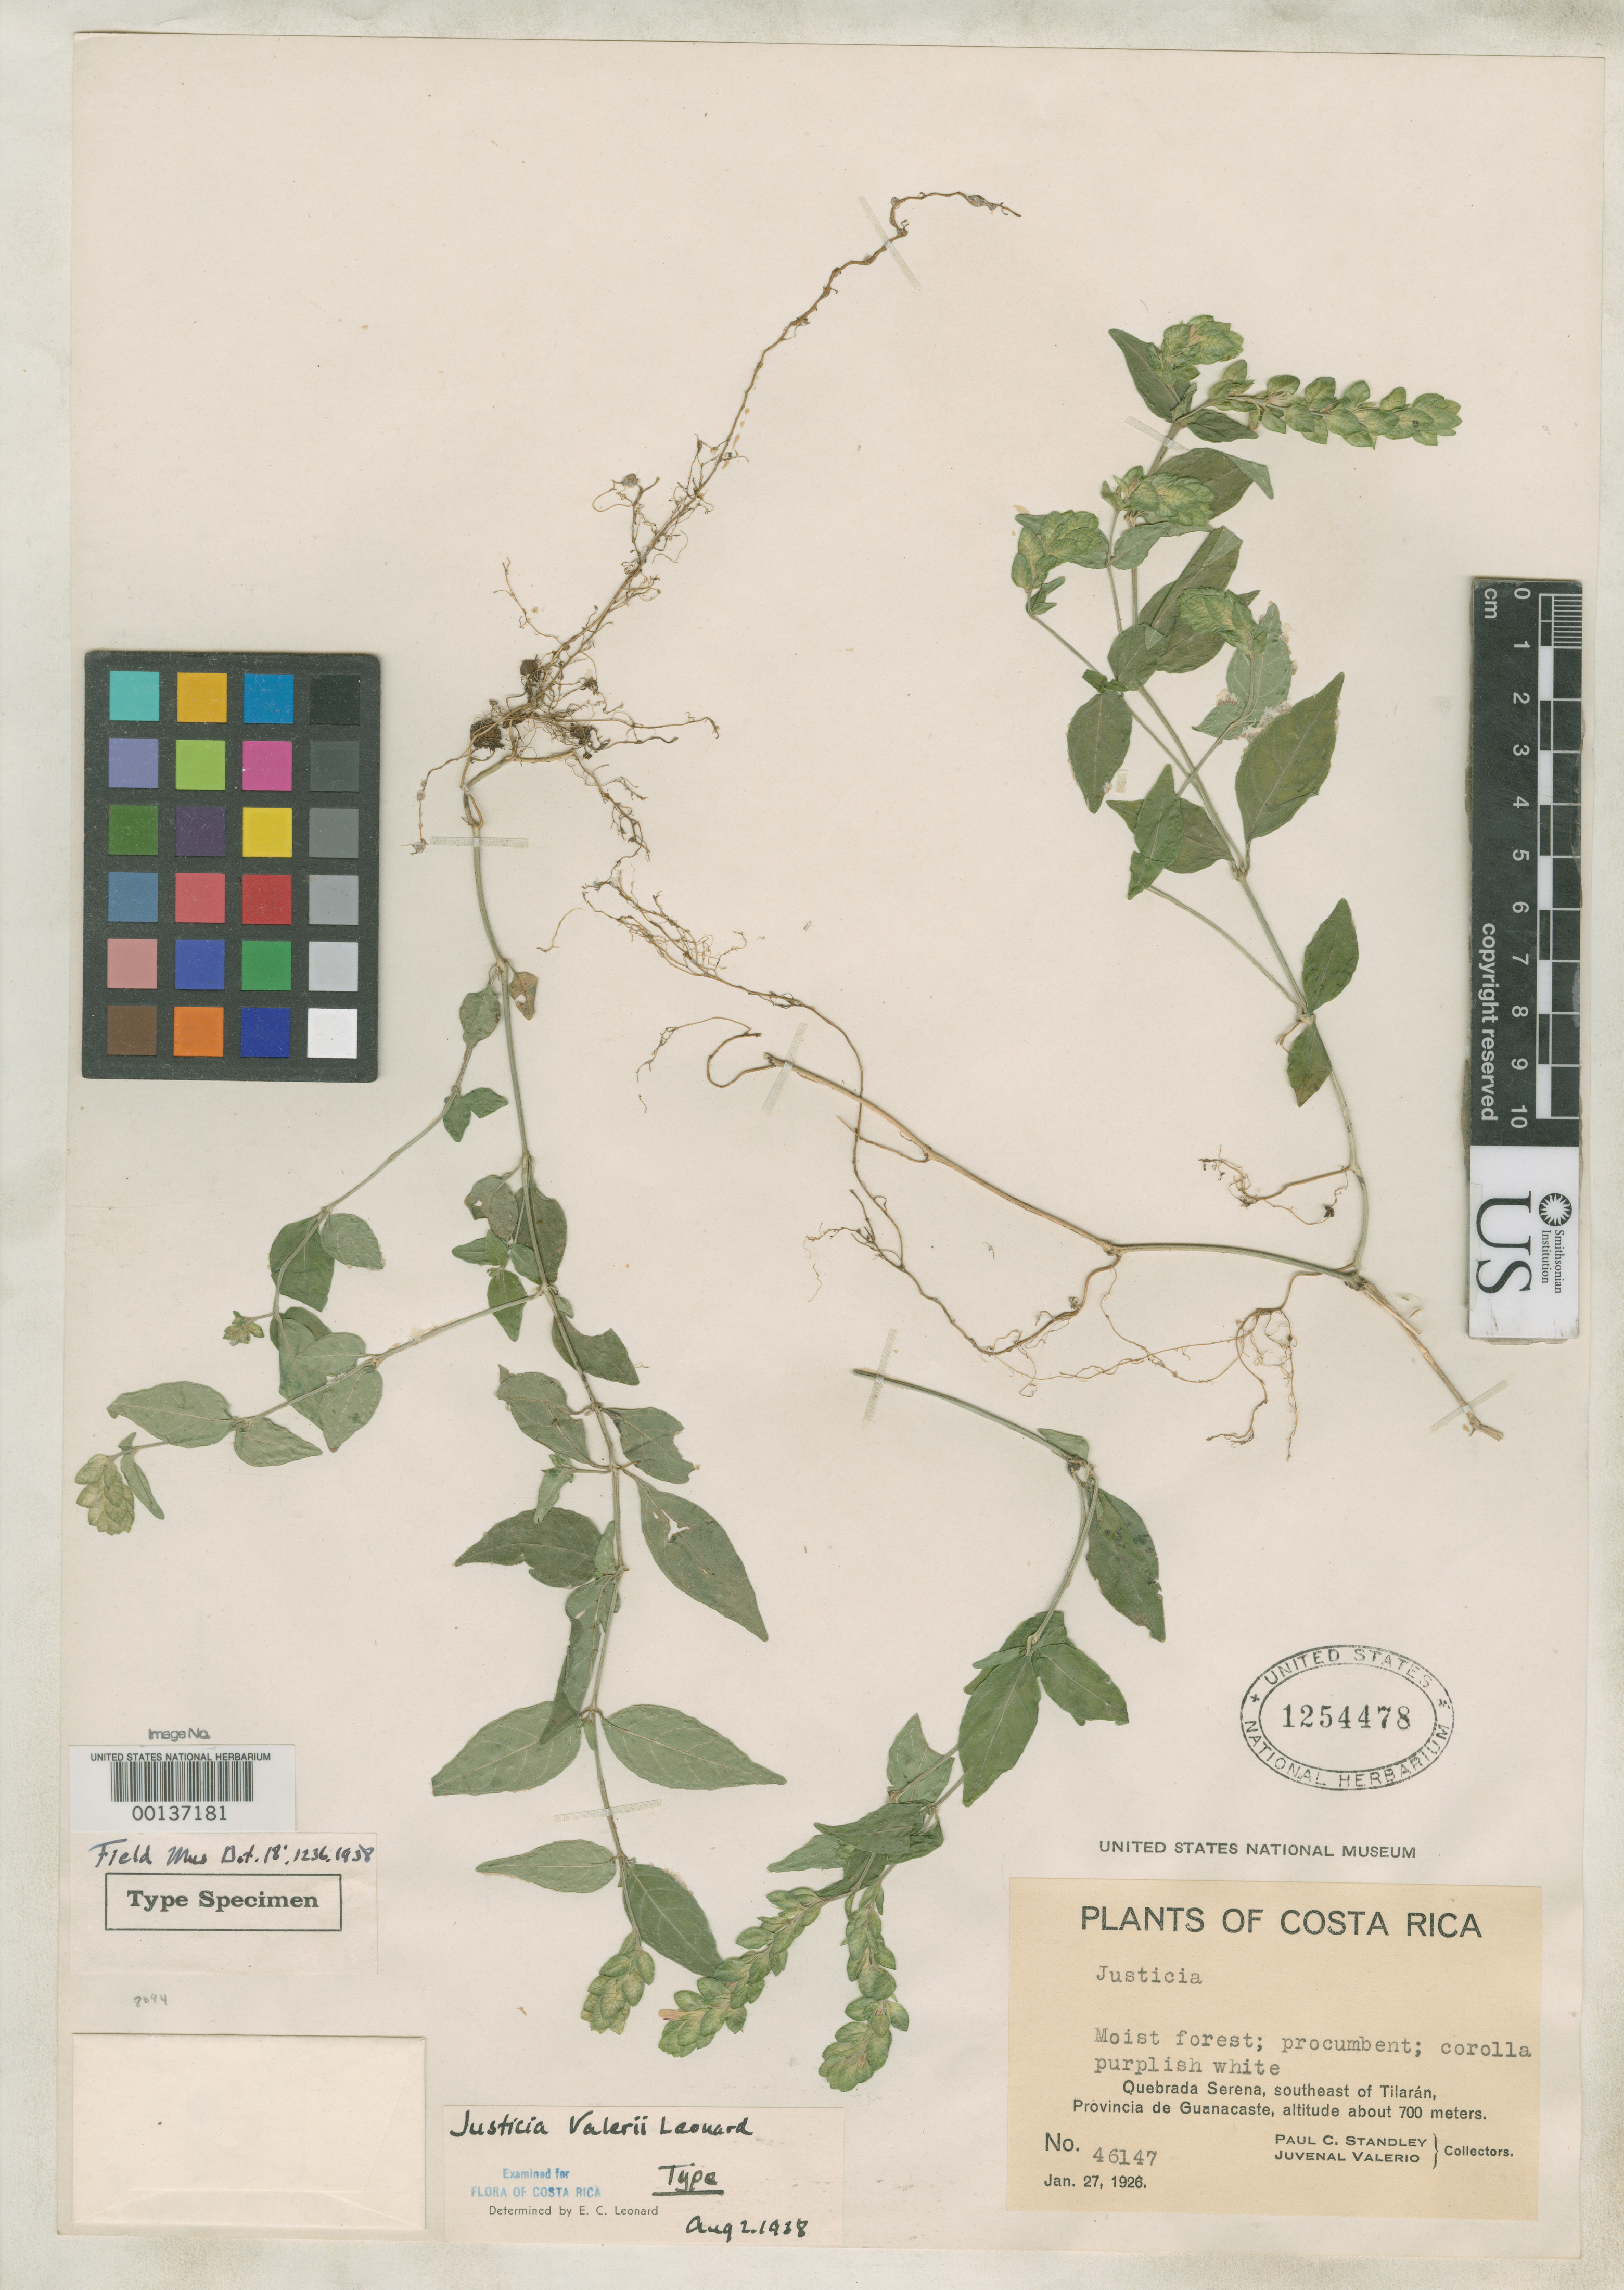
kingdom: Plantae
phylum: Tracheophyta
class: Magnoliopsida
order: Lamiales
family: Acanthaceae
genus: Justicia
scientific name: Justicia valerioi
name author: Leonard in Standl.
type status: Holotype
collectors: P. C. Standley & J. Valerio R.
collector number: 46147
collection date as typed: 27 Jan 1926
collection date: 1926-01-27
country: Costa Rica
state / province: Guanacaste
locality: Quebrada Serena, SE of Tilaran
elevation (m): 700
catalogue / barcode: US 1254478